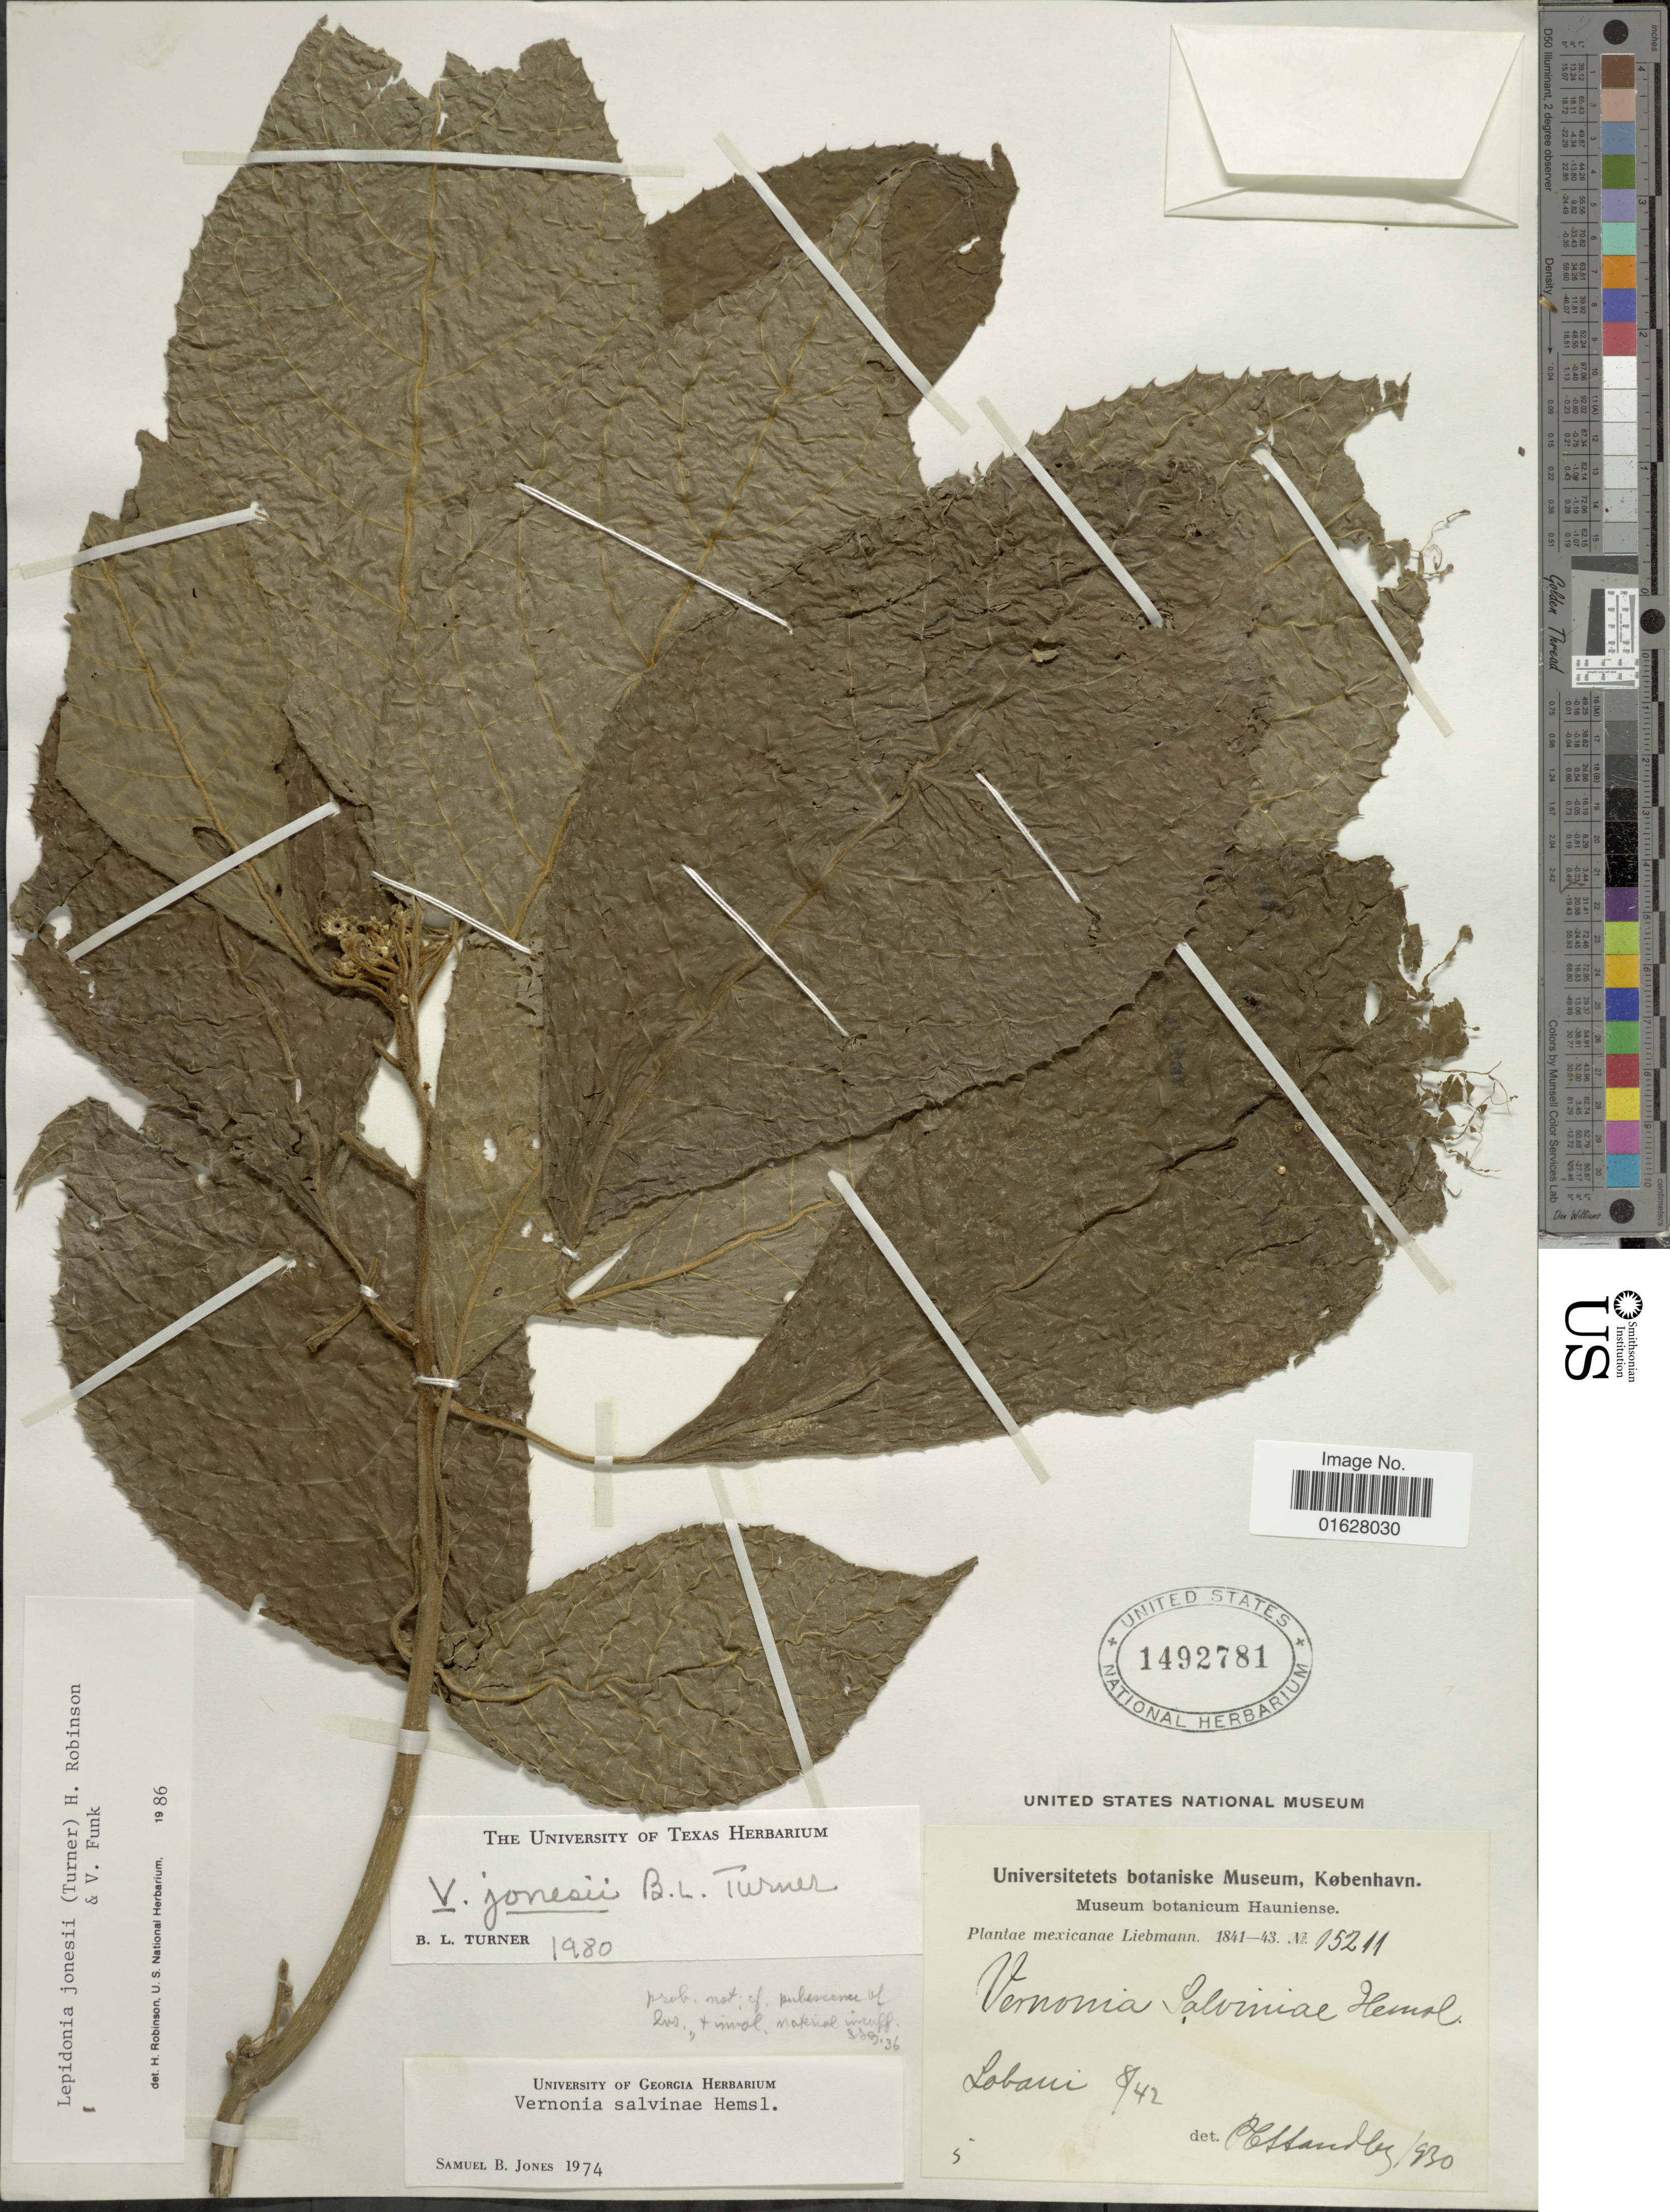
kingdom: Plantae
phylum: Tracheophyta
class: Magnoliopsida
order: Asterales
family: Asteraceae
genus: Lepidonia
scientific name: Lepidonia jonesii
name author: (B.L. Turner) H. Rob. & Funk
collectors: Liebmann, --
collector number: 15211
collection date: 1842-08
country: Mexico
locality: Mexicanae. Lobani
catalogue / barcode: US 1492781